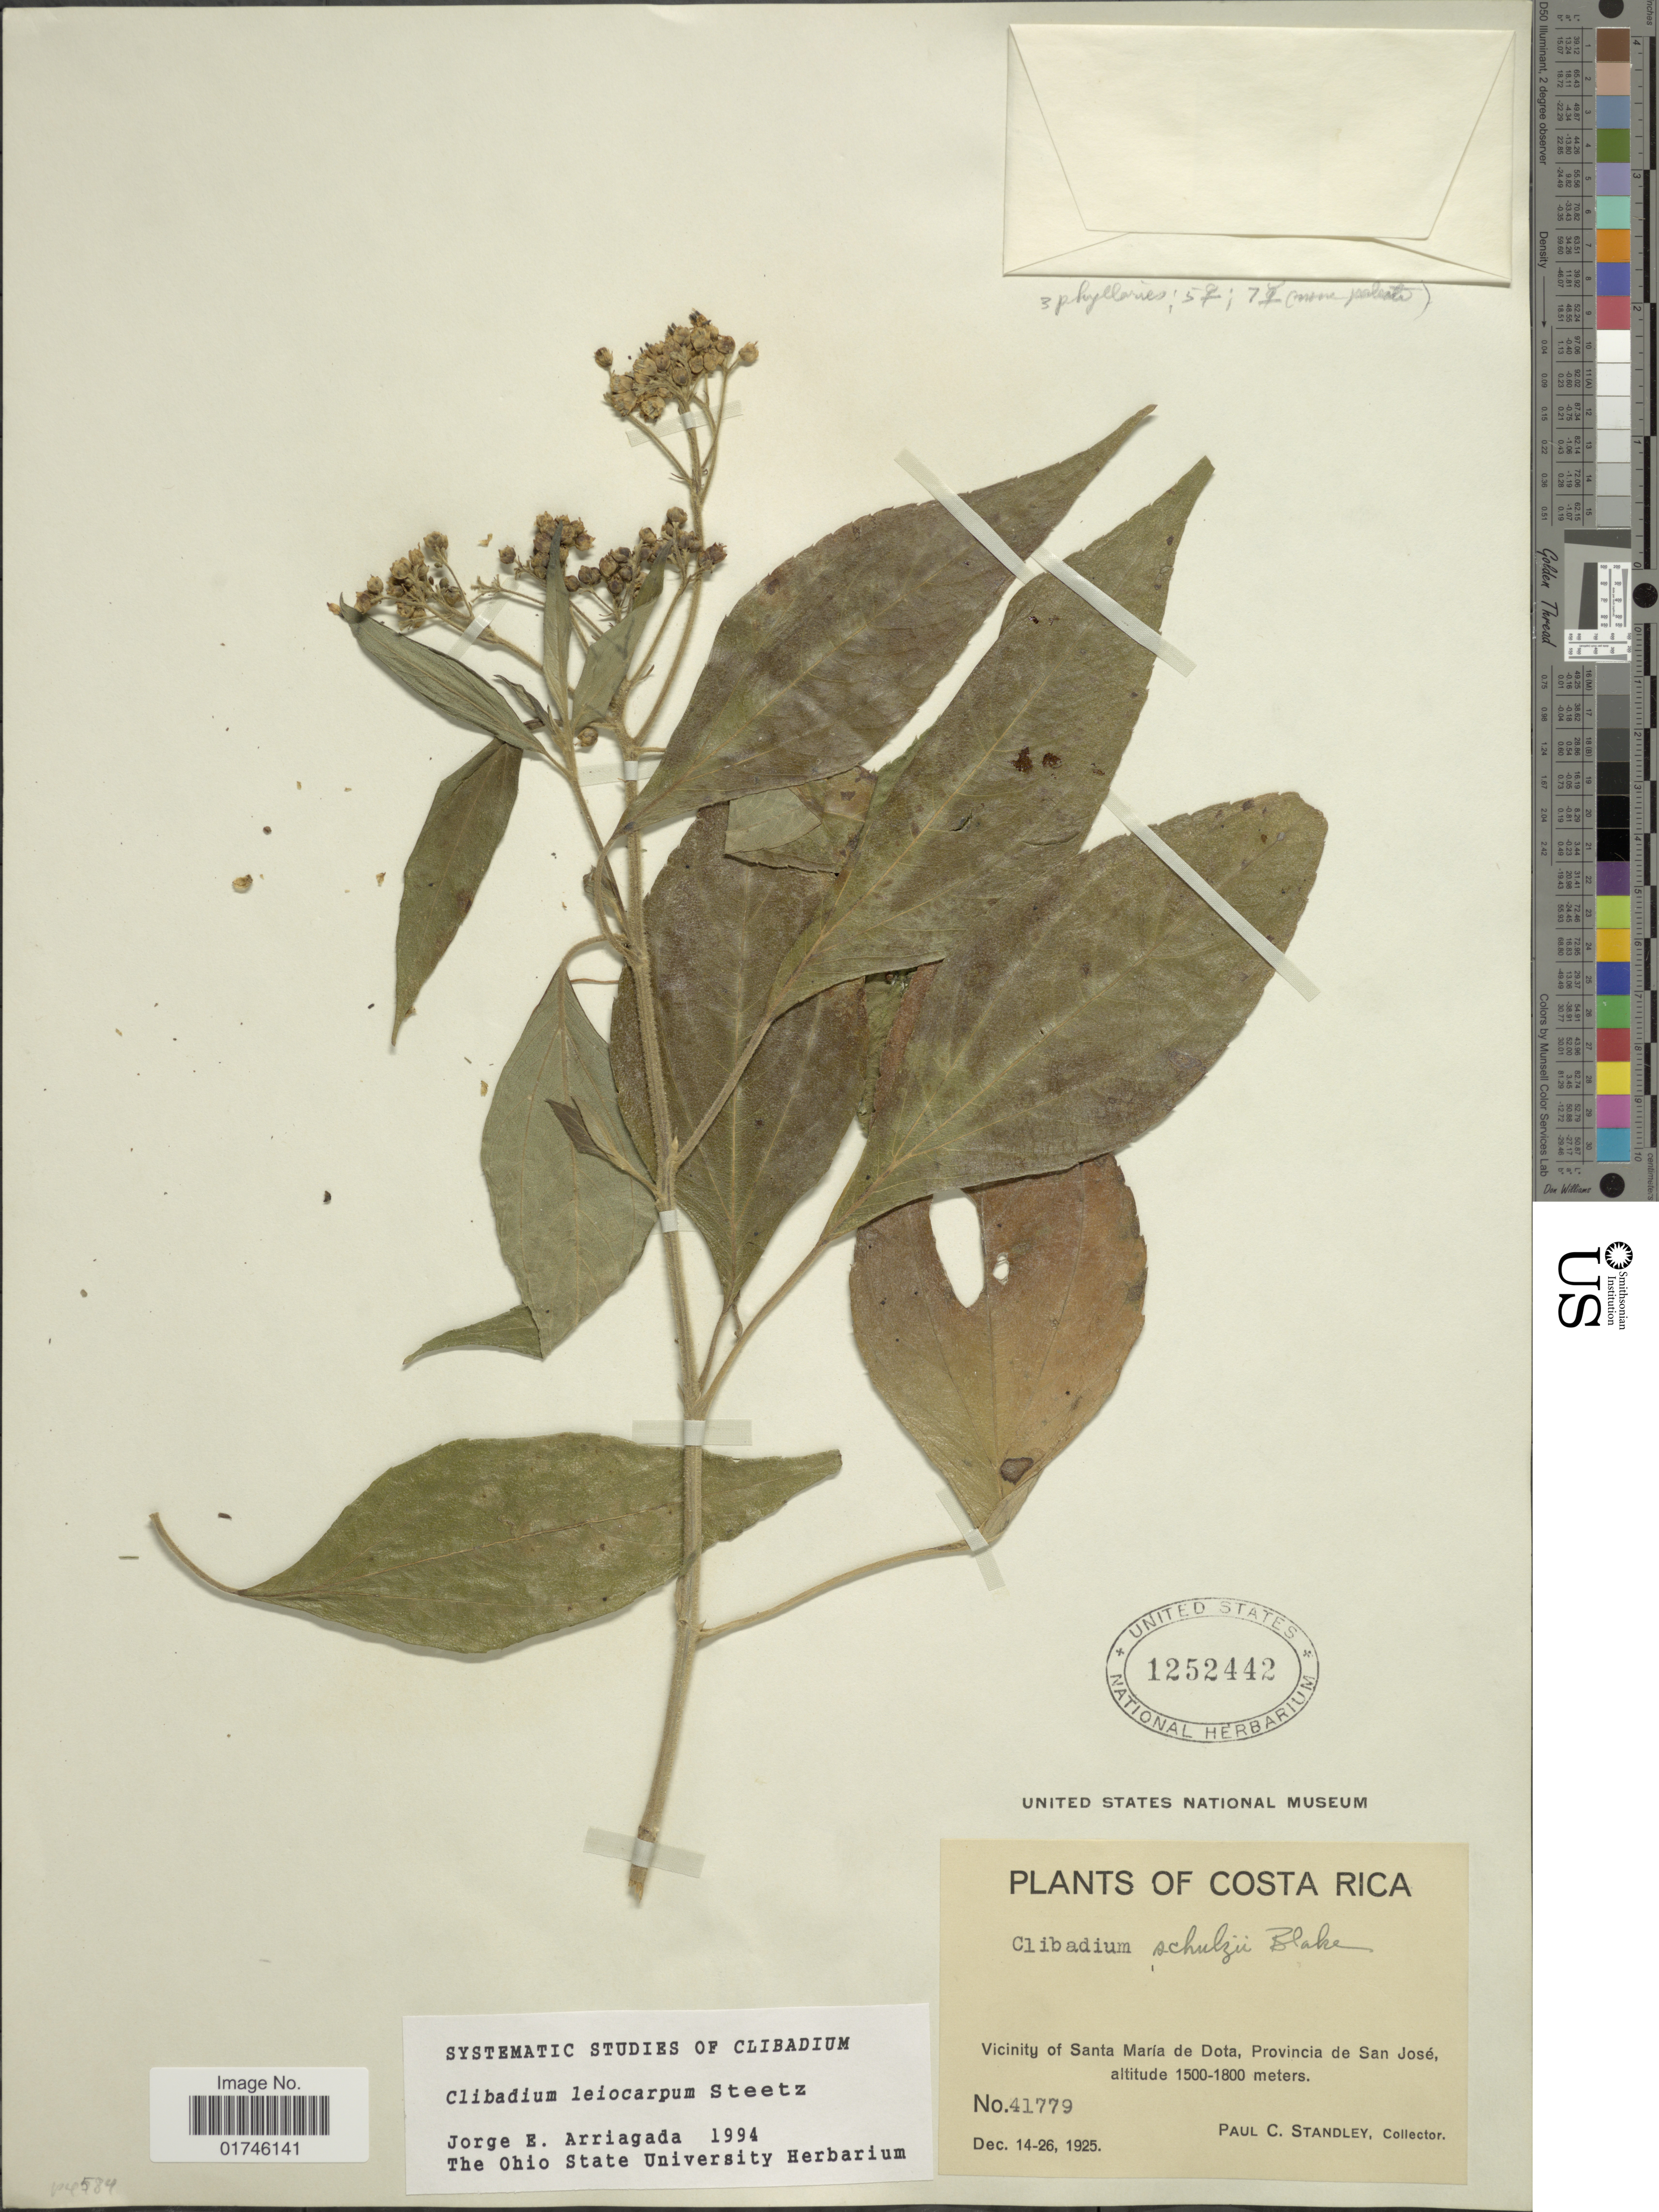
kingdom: Plantae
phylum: Tracheophyta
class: Magnoliopsida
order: Asterales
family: Asteraceae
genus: Clibadium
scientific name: Clibadium leiocarpum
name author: Steetz in Seem.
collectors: P. C. Standley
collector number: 41779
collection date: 1925-12-14/1925-12-26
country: Costa Rica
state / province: San José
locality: Vicinity of Santa Maria de Dota, Provincia de San Jose.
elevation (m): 1500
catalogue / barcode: US 1252442